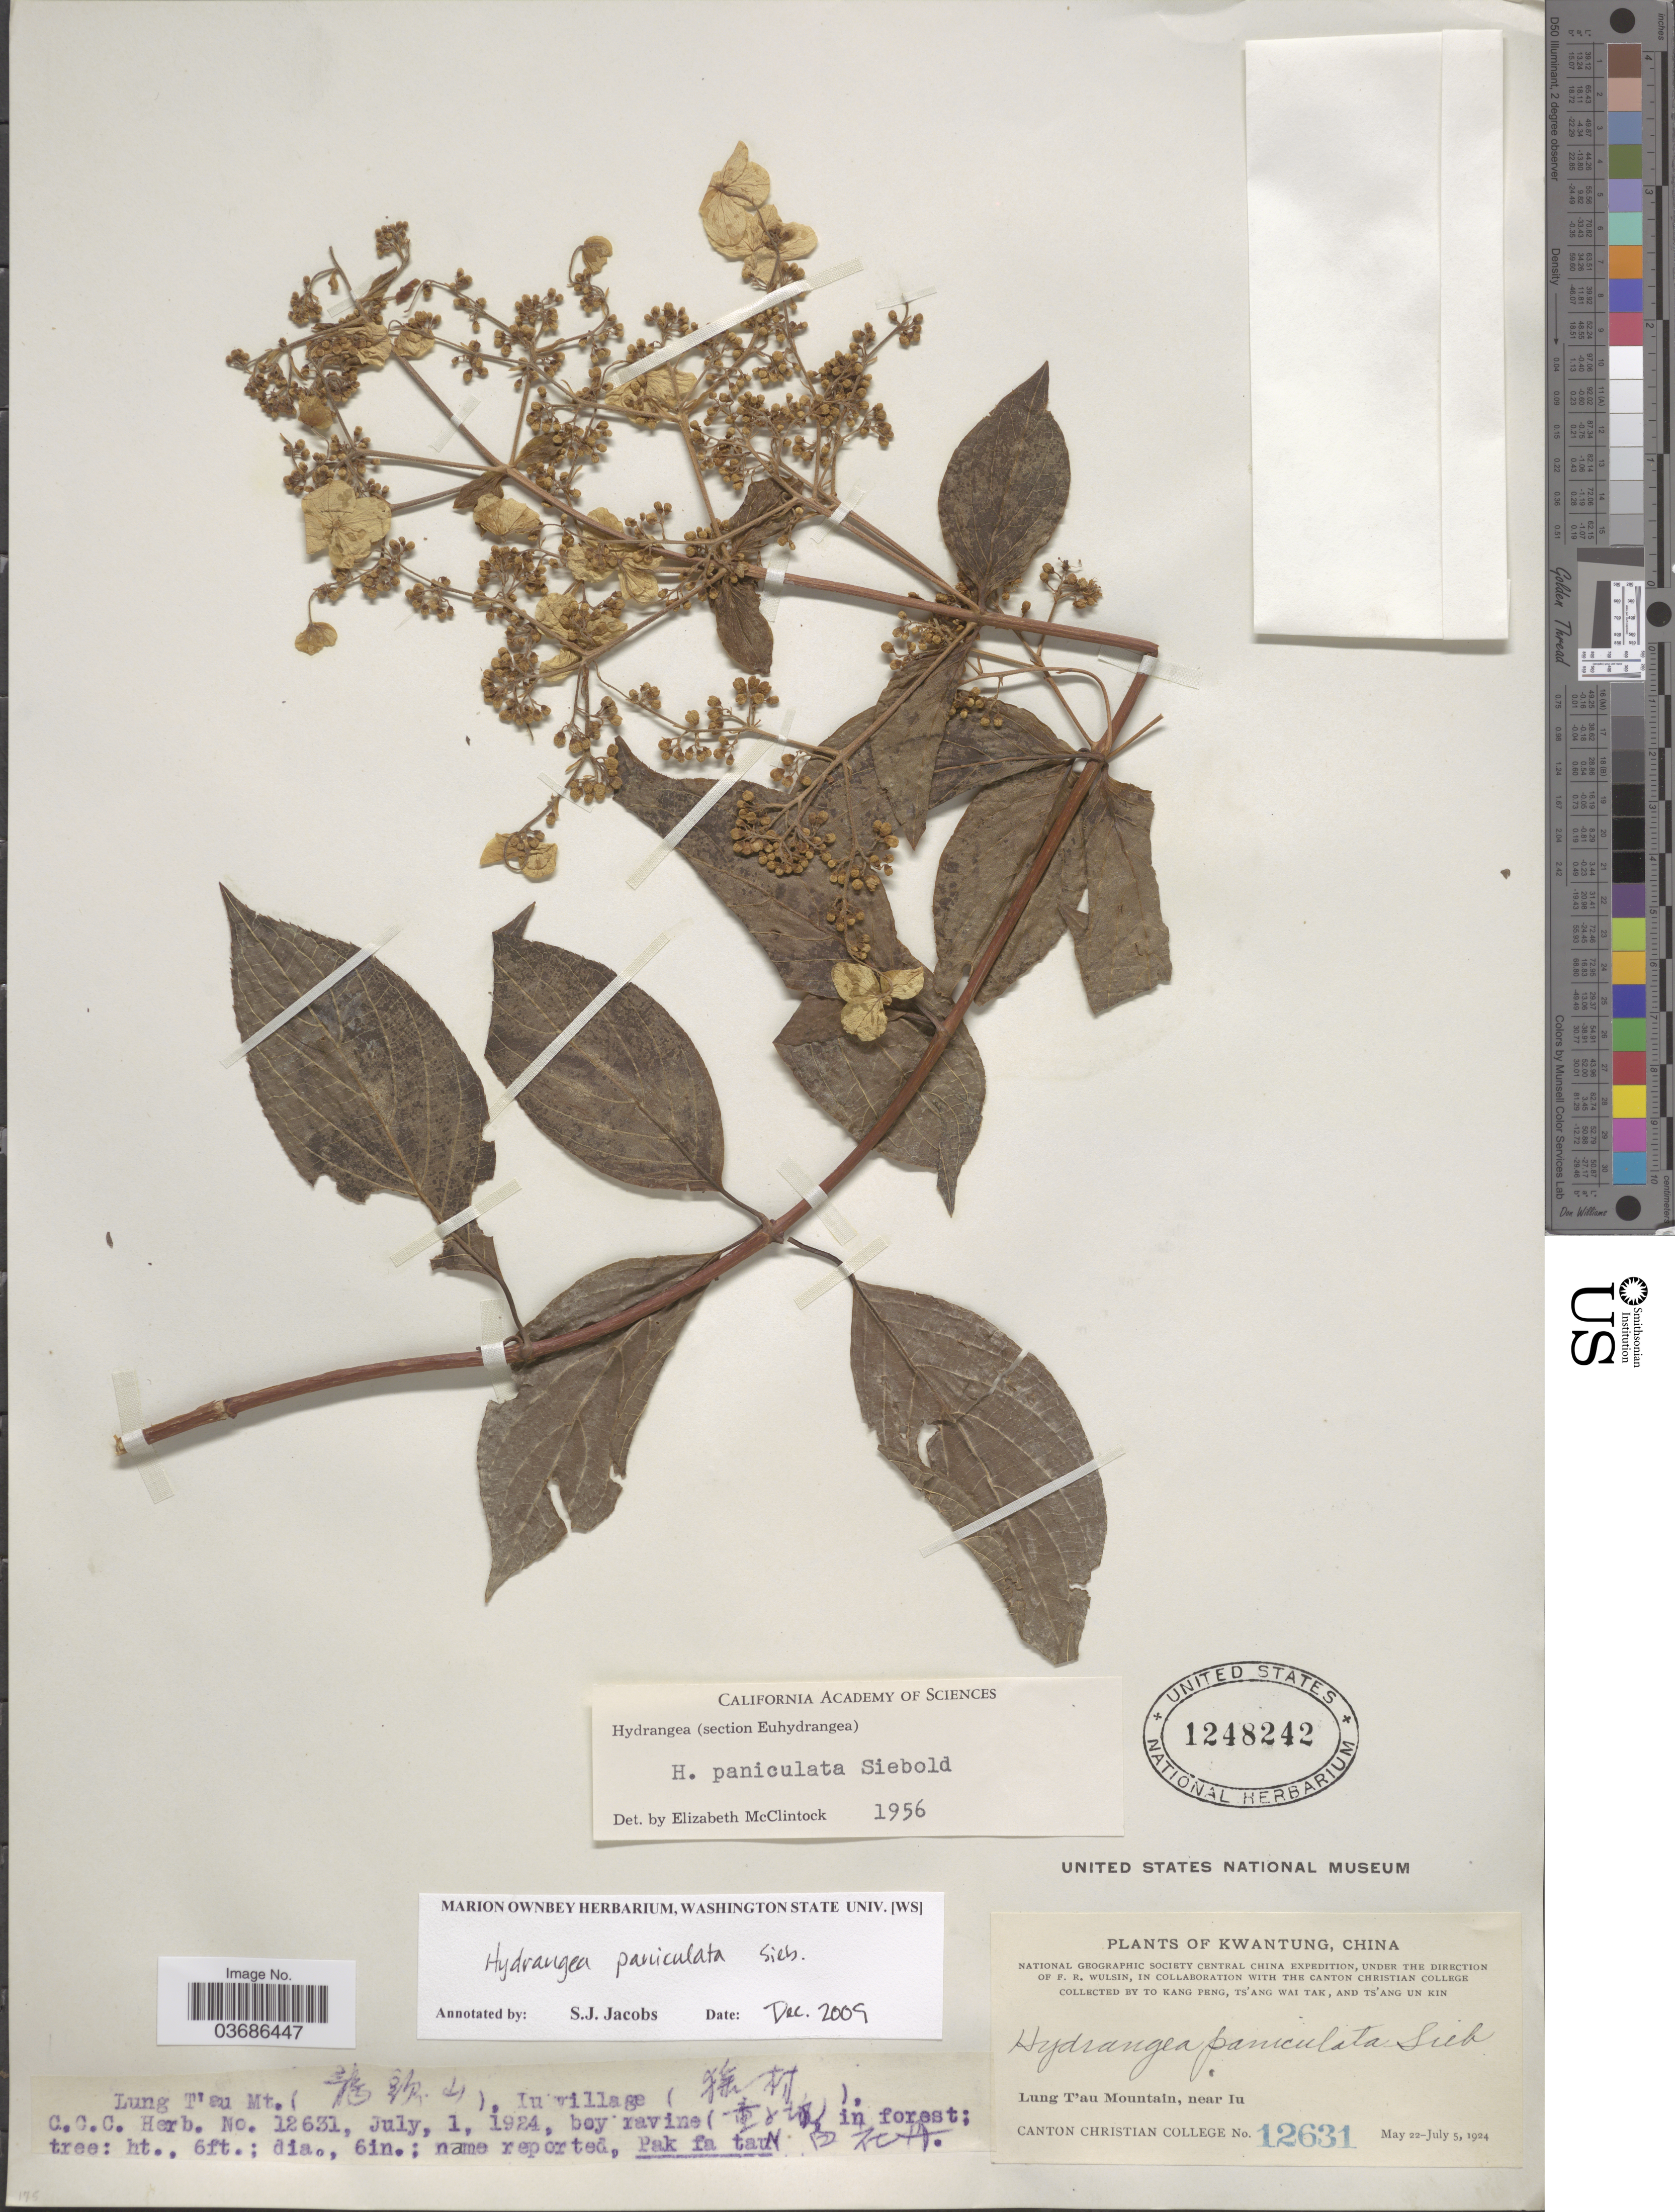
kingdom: Plantae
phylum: Tracheophyta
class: Magnoliopsida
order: Cornales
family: Hydrangeaceae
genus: Hydrangea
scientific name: Hydrangea paniculata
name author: Siebold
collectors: T. K. Peng, W. T. Tsang & Ts' Ang Un Kin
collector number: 12631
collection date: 1924-07-01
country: China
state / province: Guangdong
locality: Kwantung. National Geographic Society Central China Expedition. Lung T'au Mountain (X), near Iu. In village (X).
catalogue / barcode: US 1248242